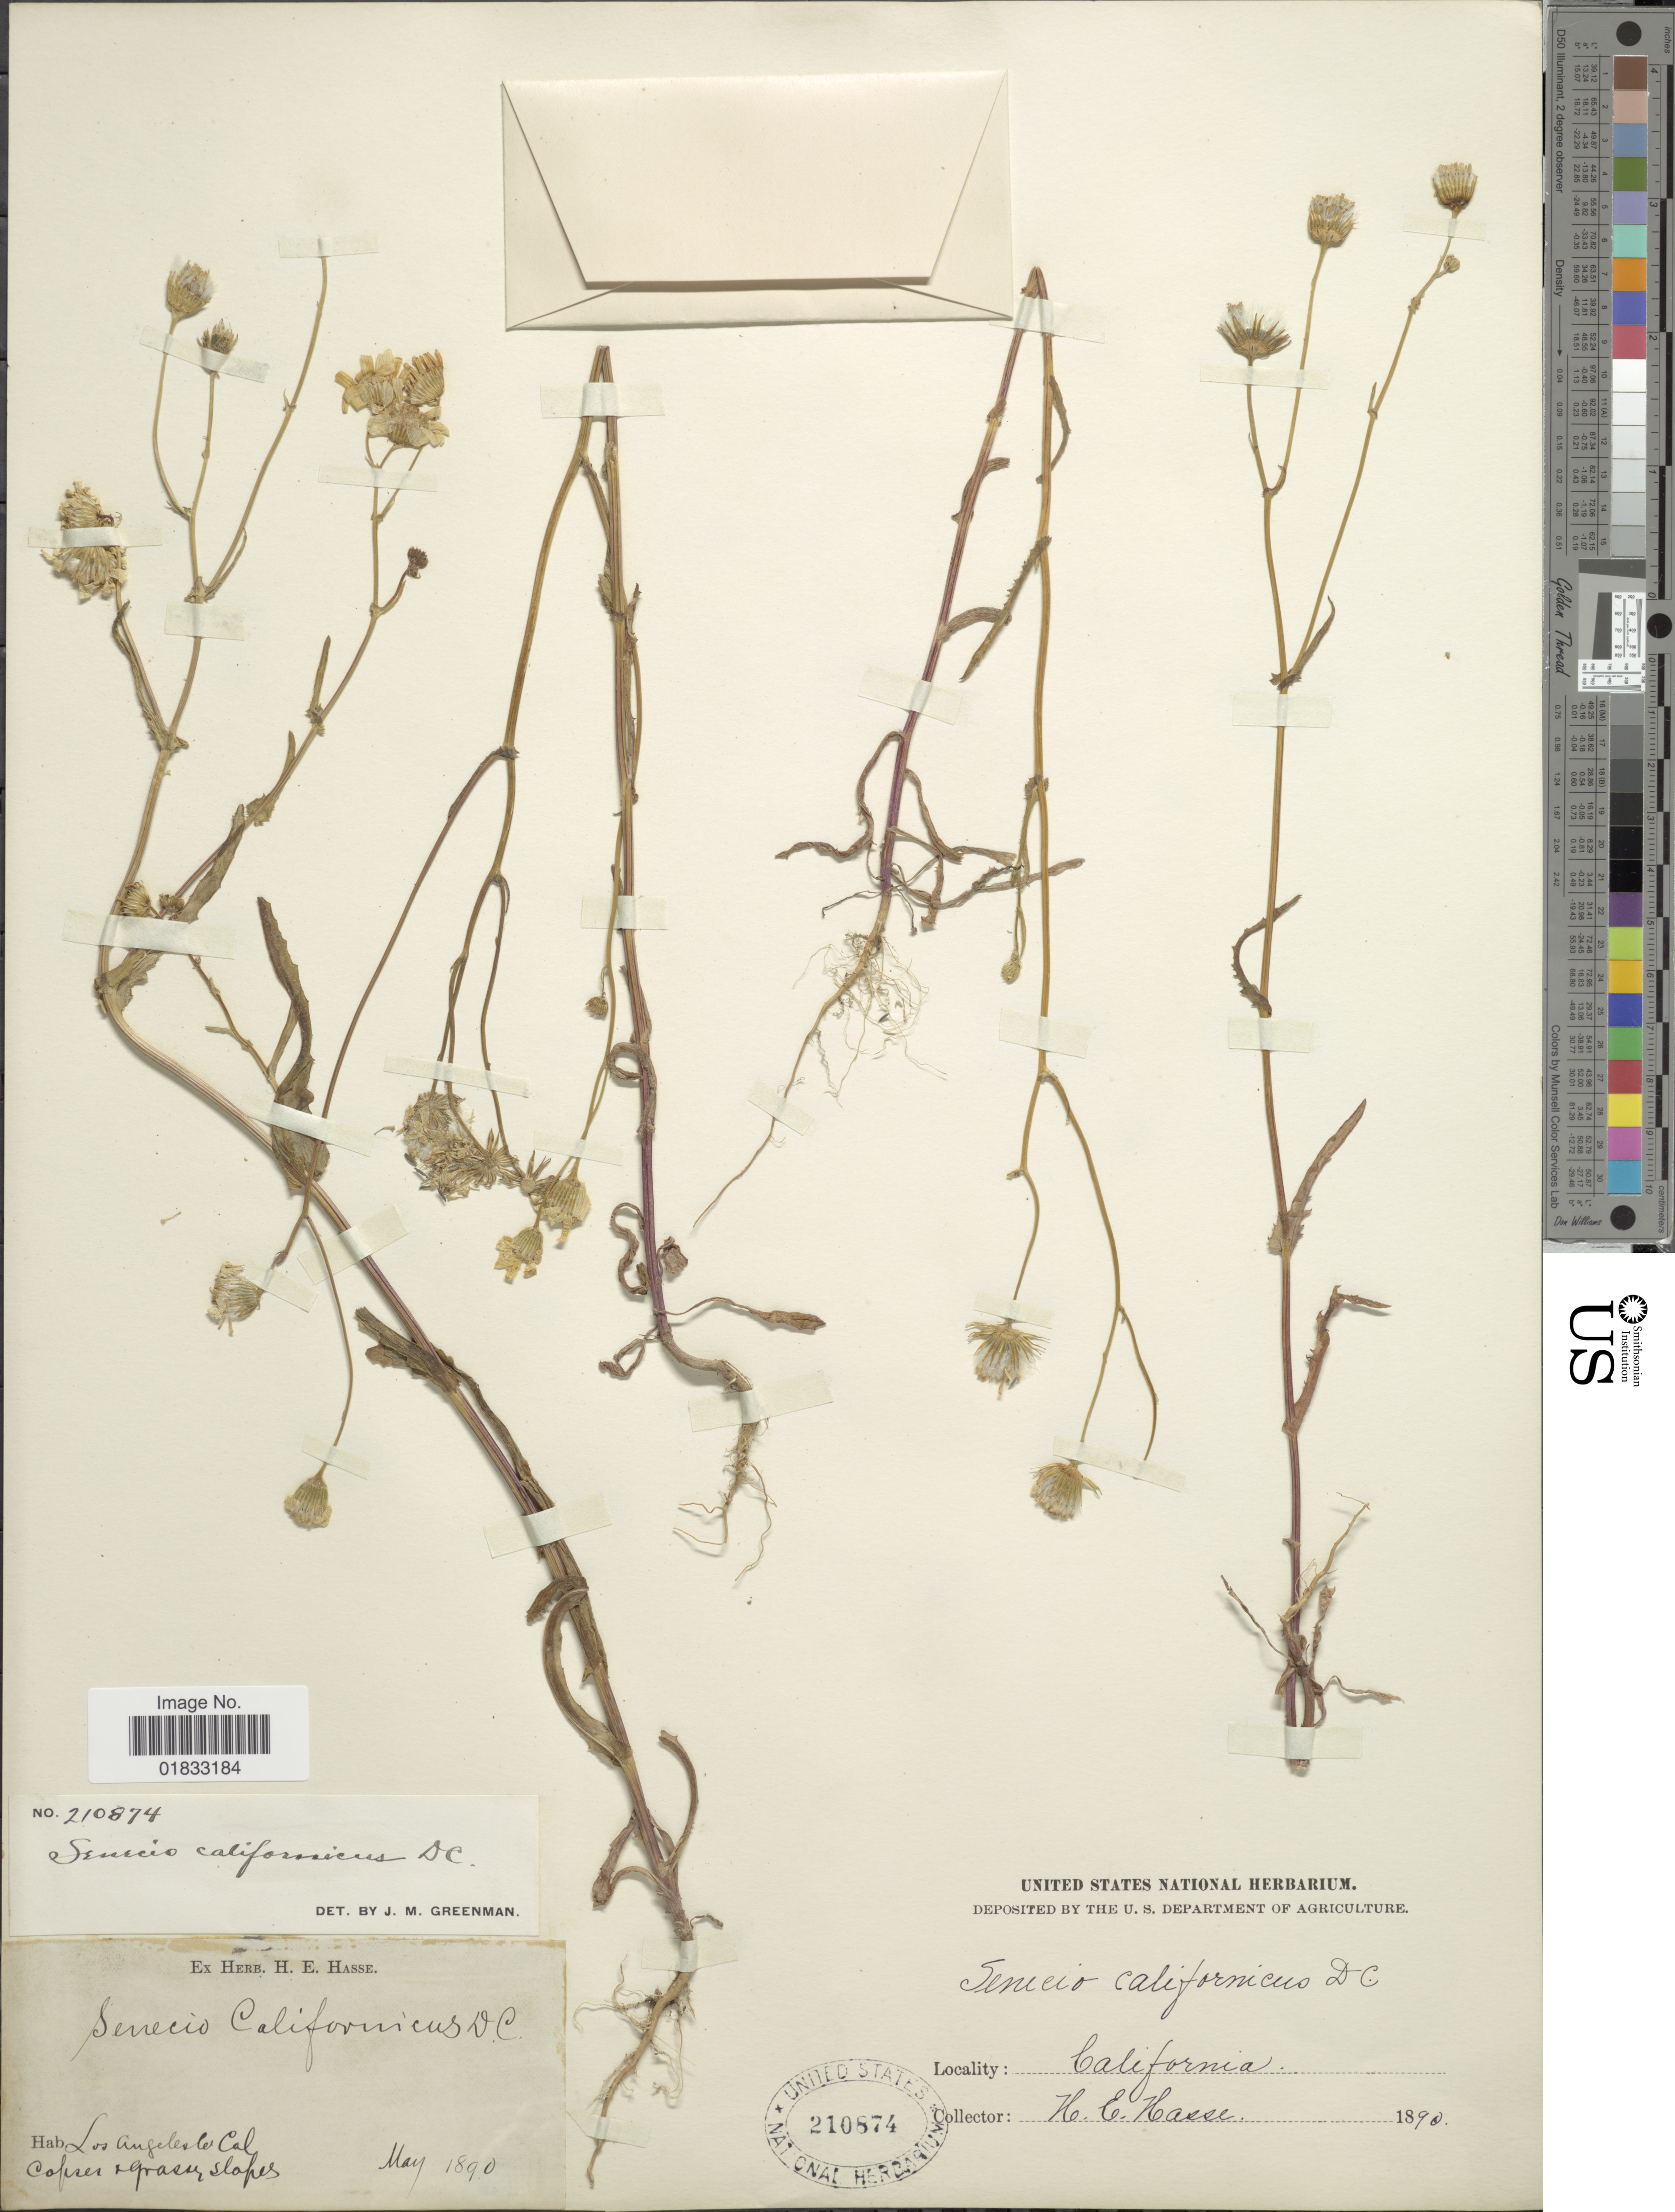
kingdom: Plantae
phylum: Tracheophyta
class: Magnoliopsida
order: Asterales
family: Asteraceae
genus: Senecio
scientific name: Senecio californicus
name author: DC.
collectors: H. E. Hasse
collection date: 1890-05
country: United States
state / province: California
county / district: Los Angeles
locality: Los Angeles, Co. Cal.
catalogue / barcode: US 210874